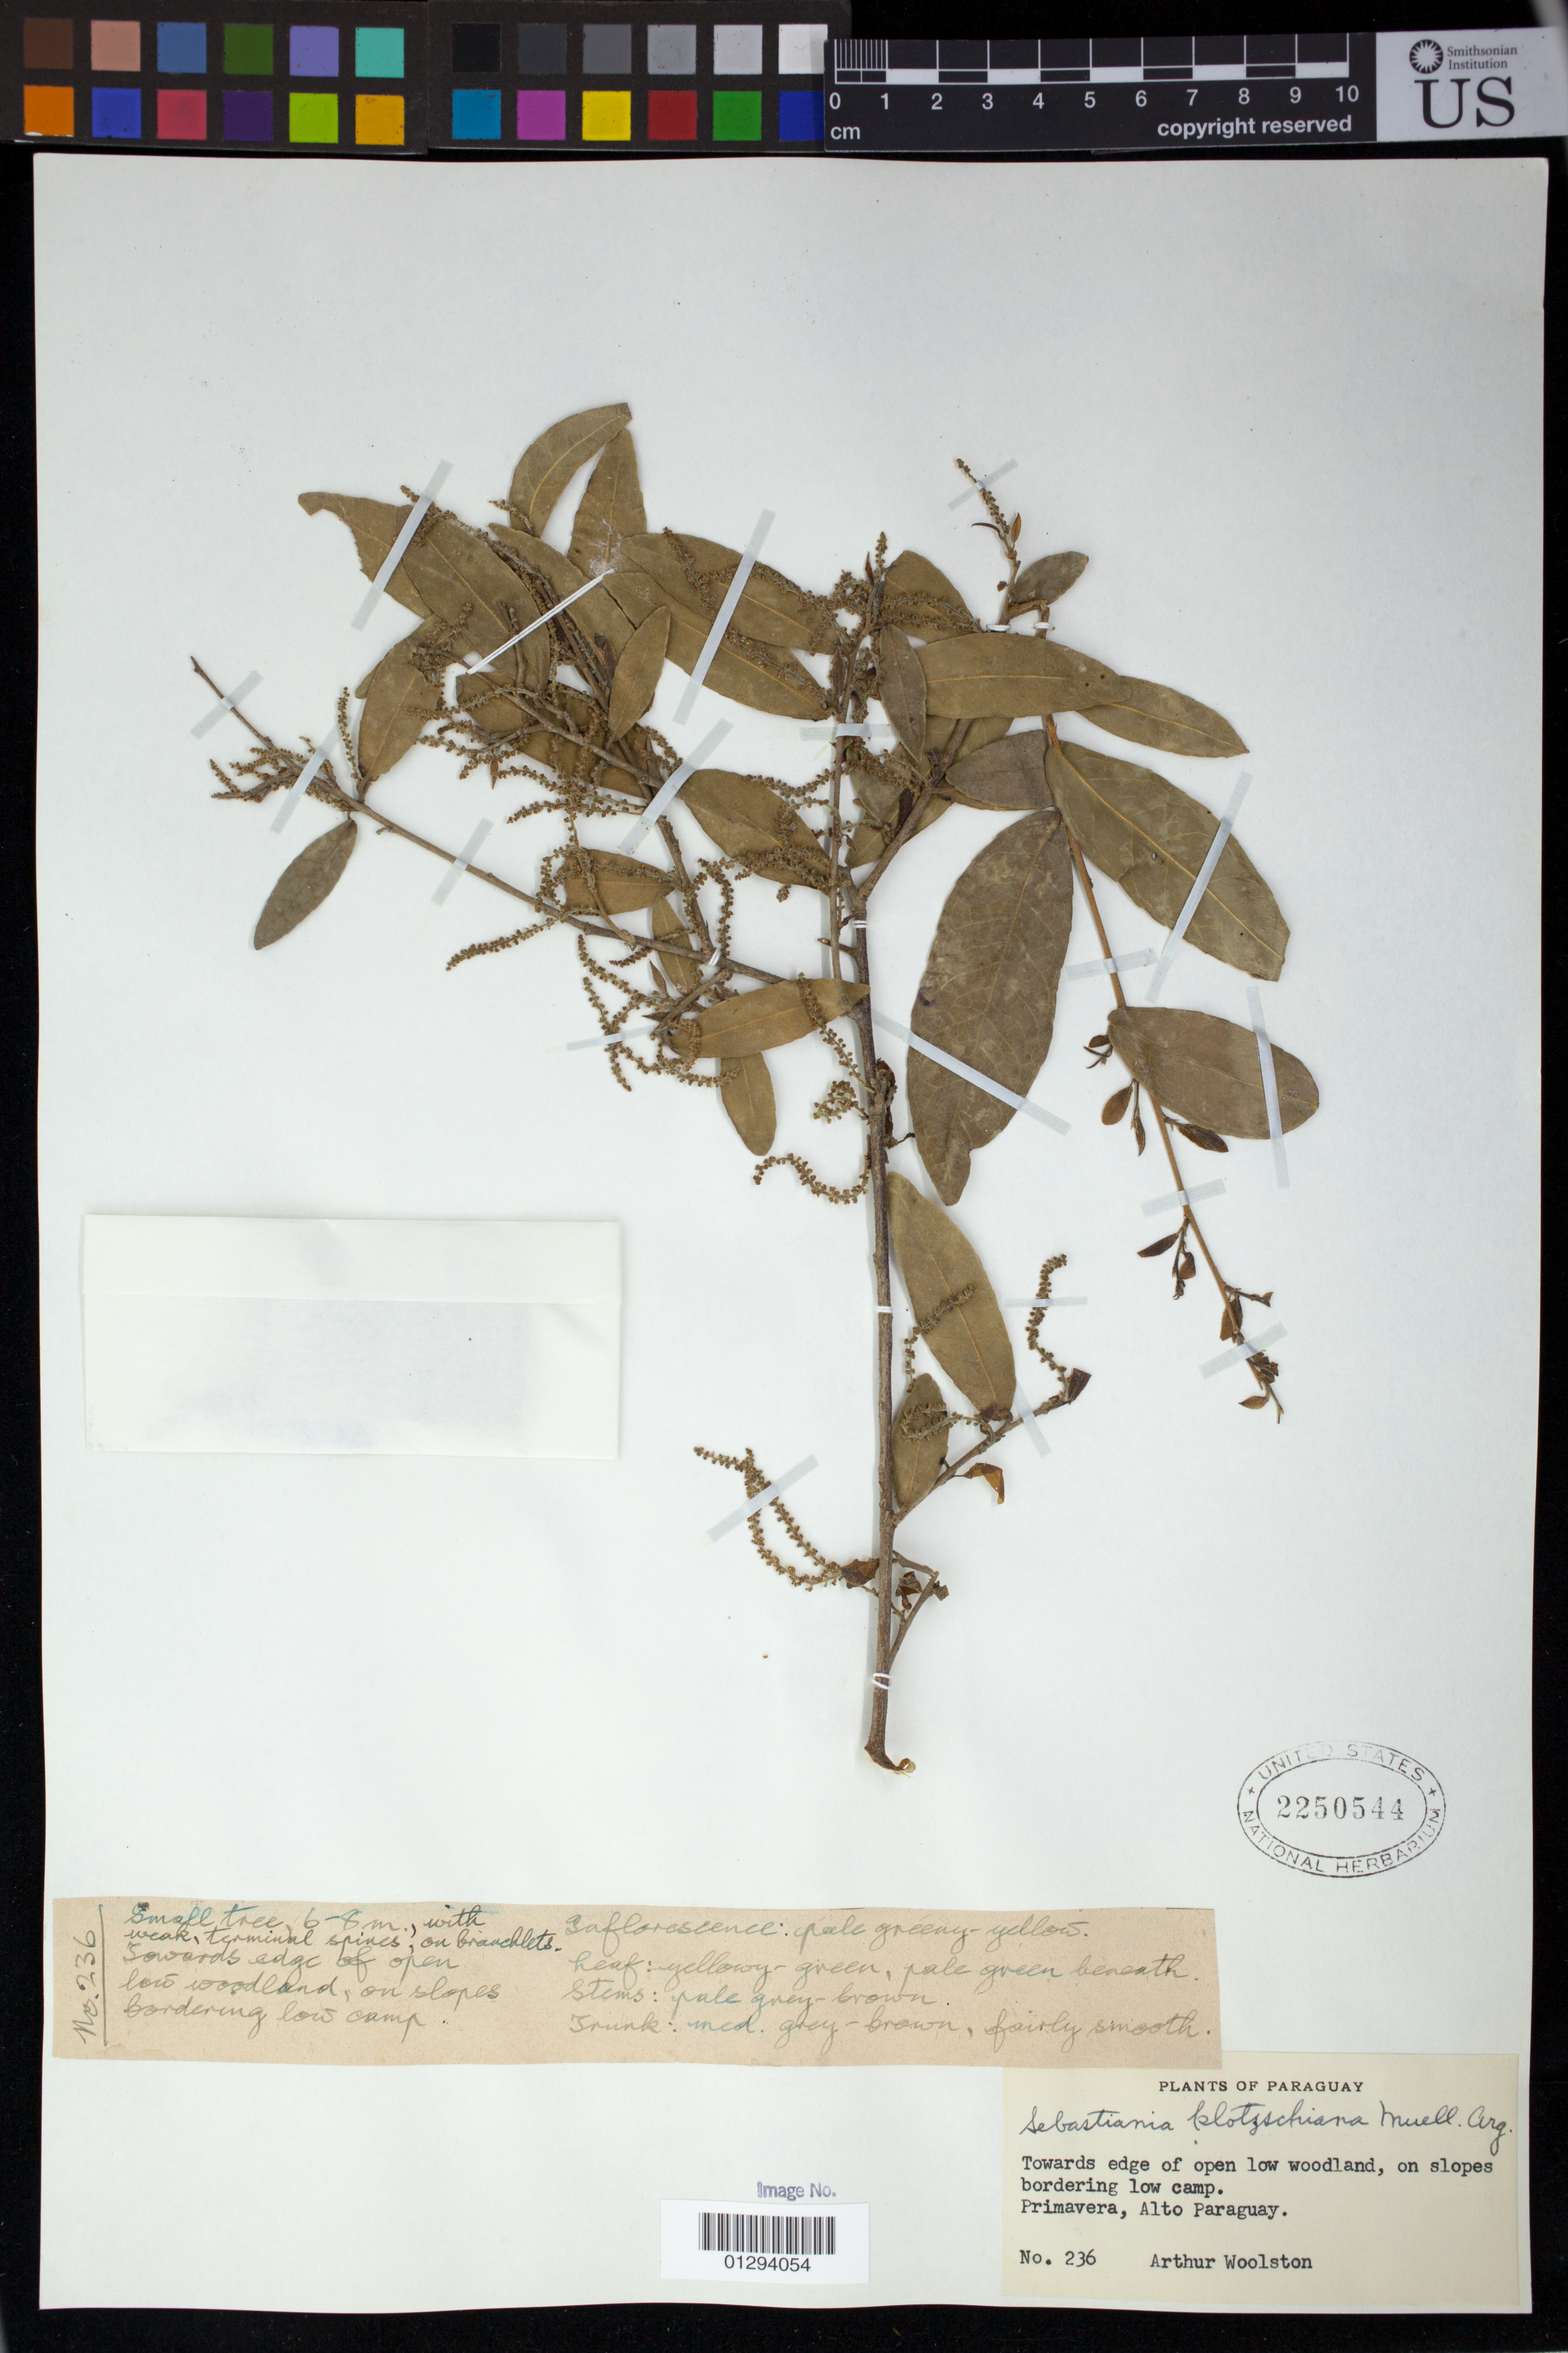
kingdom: Plantae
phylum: Tracheophyta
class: Magnoliopsida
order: Malpighiales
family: Euphorbiaceae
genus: Sebastiania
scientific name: Sebastiania commersoniana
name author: (Baill.) L.B. Sm. & Downs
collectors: A. L. Woolston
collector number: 236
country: Paraguay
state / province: Alto Paraguay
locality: Primavera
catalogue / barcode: US 2250544